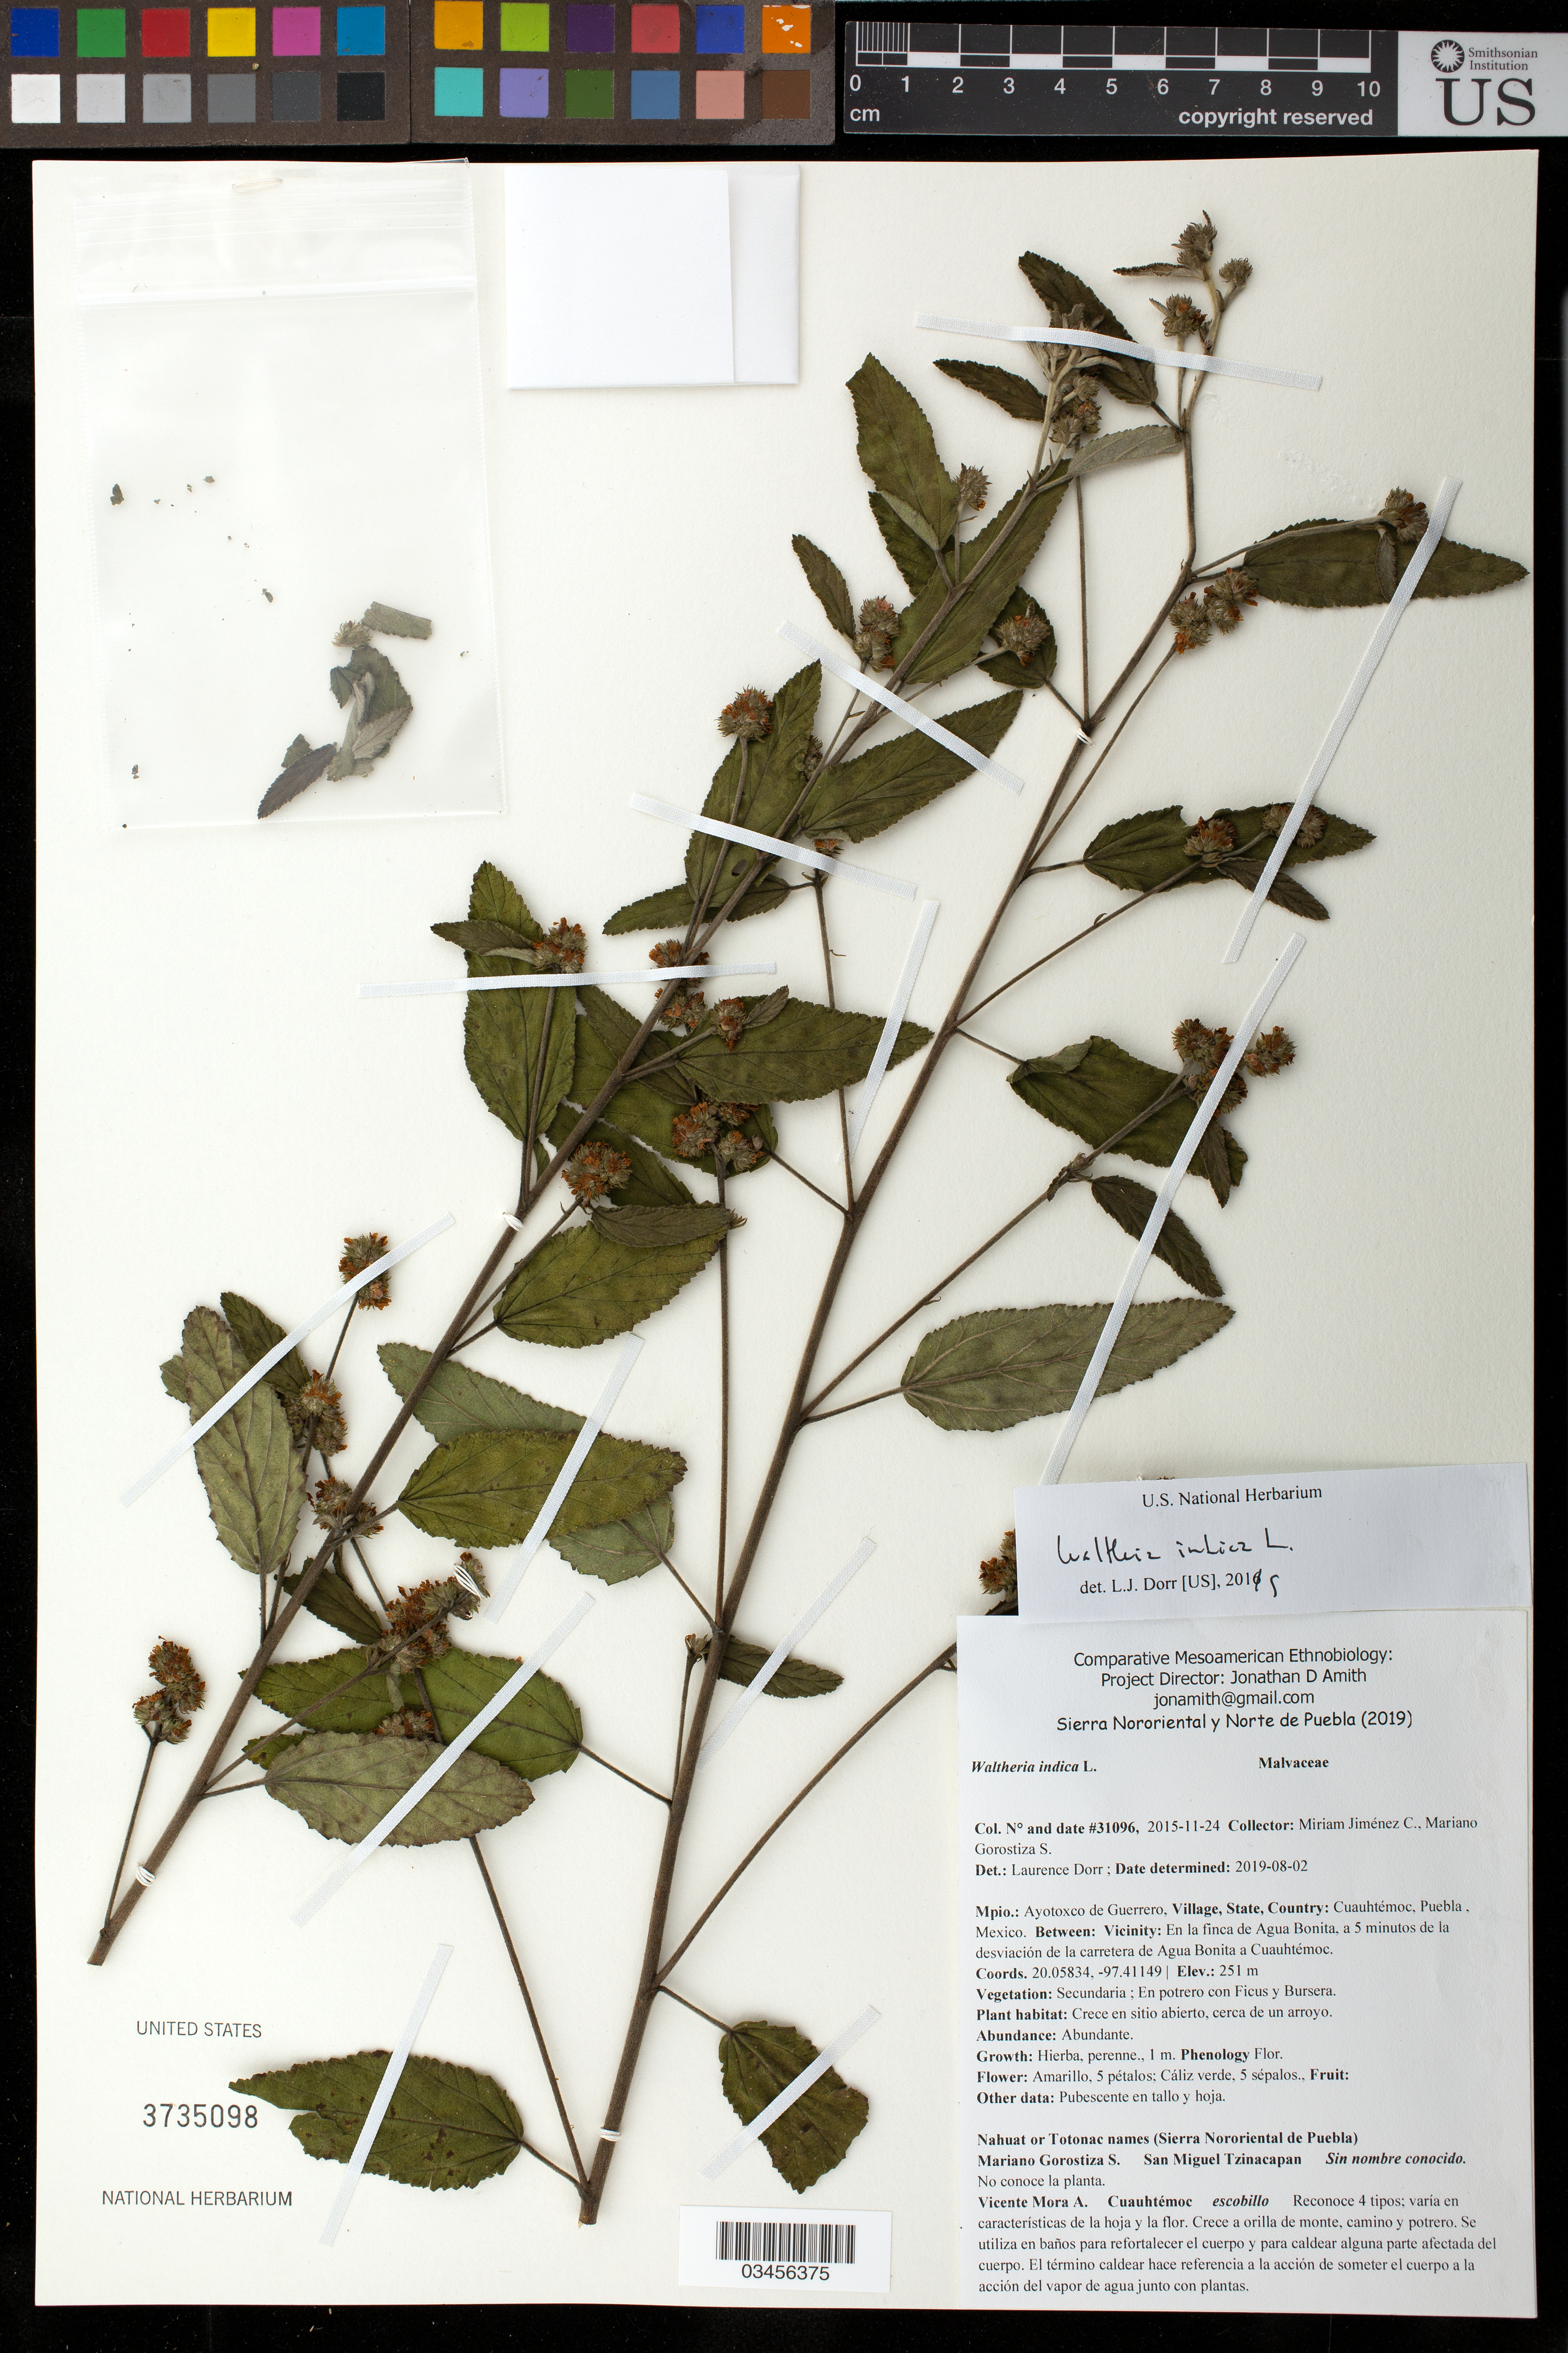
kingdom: Plantae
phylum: Tracheophyta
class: Magnoliopsida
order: Malvales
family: Malvaceae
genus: Waltheria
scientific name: Waltheria indica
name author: L.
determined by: Dorr, L. J., (BOT), Smithsonian Institution - National Museum of Natural History (UNITED STATES)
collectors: M. Jiménez Chimil & M. Gorostiza S.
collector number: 31096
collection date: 2015-11-24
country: México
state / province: Puebla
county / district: Ayotoxco de Guerrero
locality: PUEBLO: Cuauhtémoc; LOCALIDAD EXACTA: En la finca de Agua Bonita, a 5 minutos de la desviación de la carretera de Agua Bonita a Cuauhtémoc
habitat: En potrero con Ficus y Bursera | En sitio abierto, cerca de un arroyo.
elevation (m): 251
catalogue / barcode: US 3735098